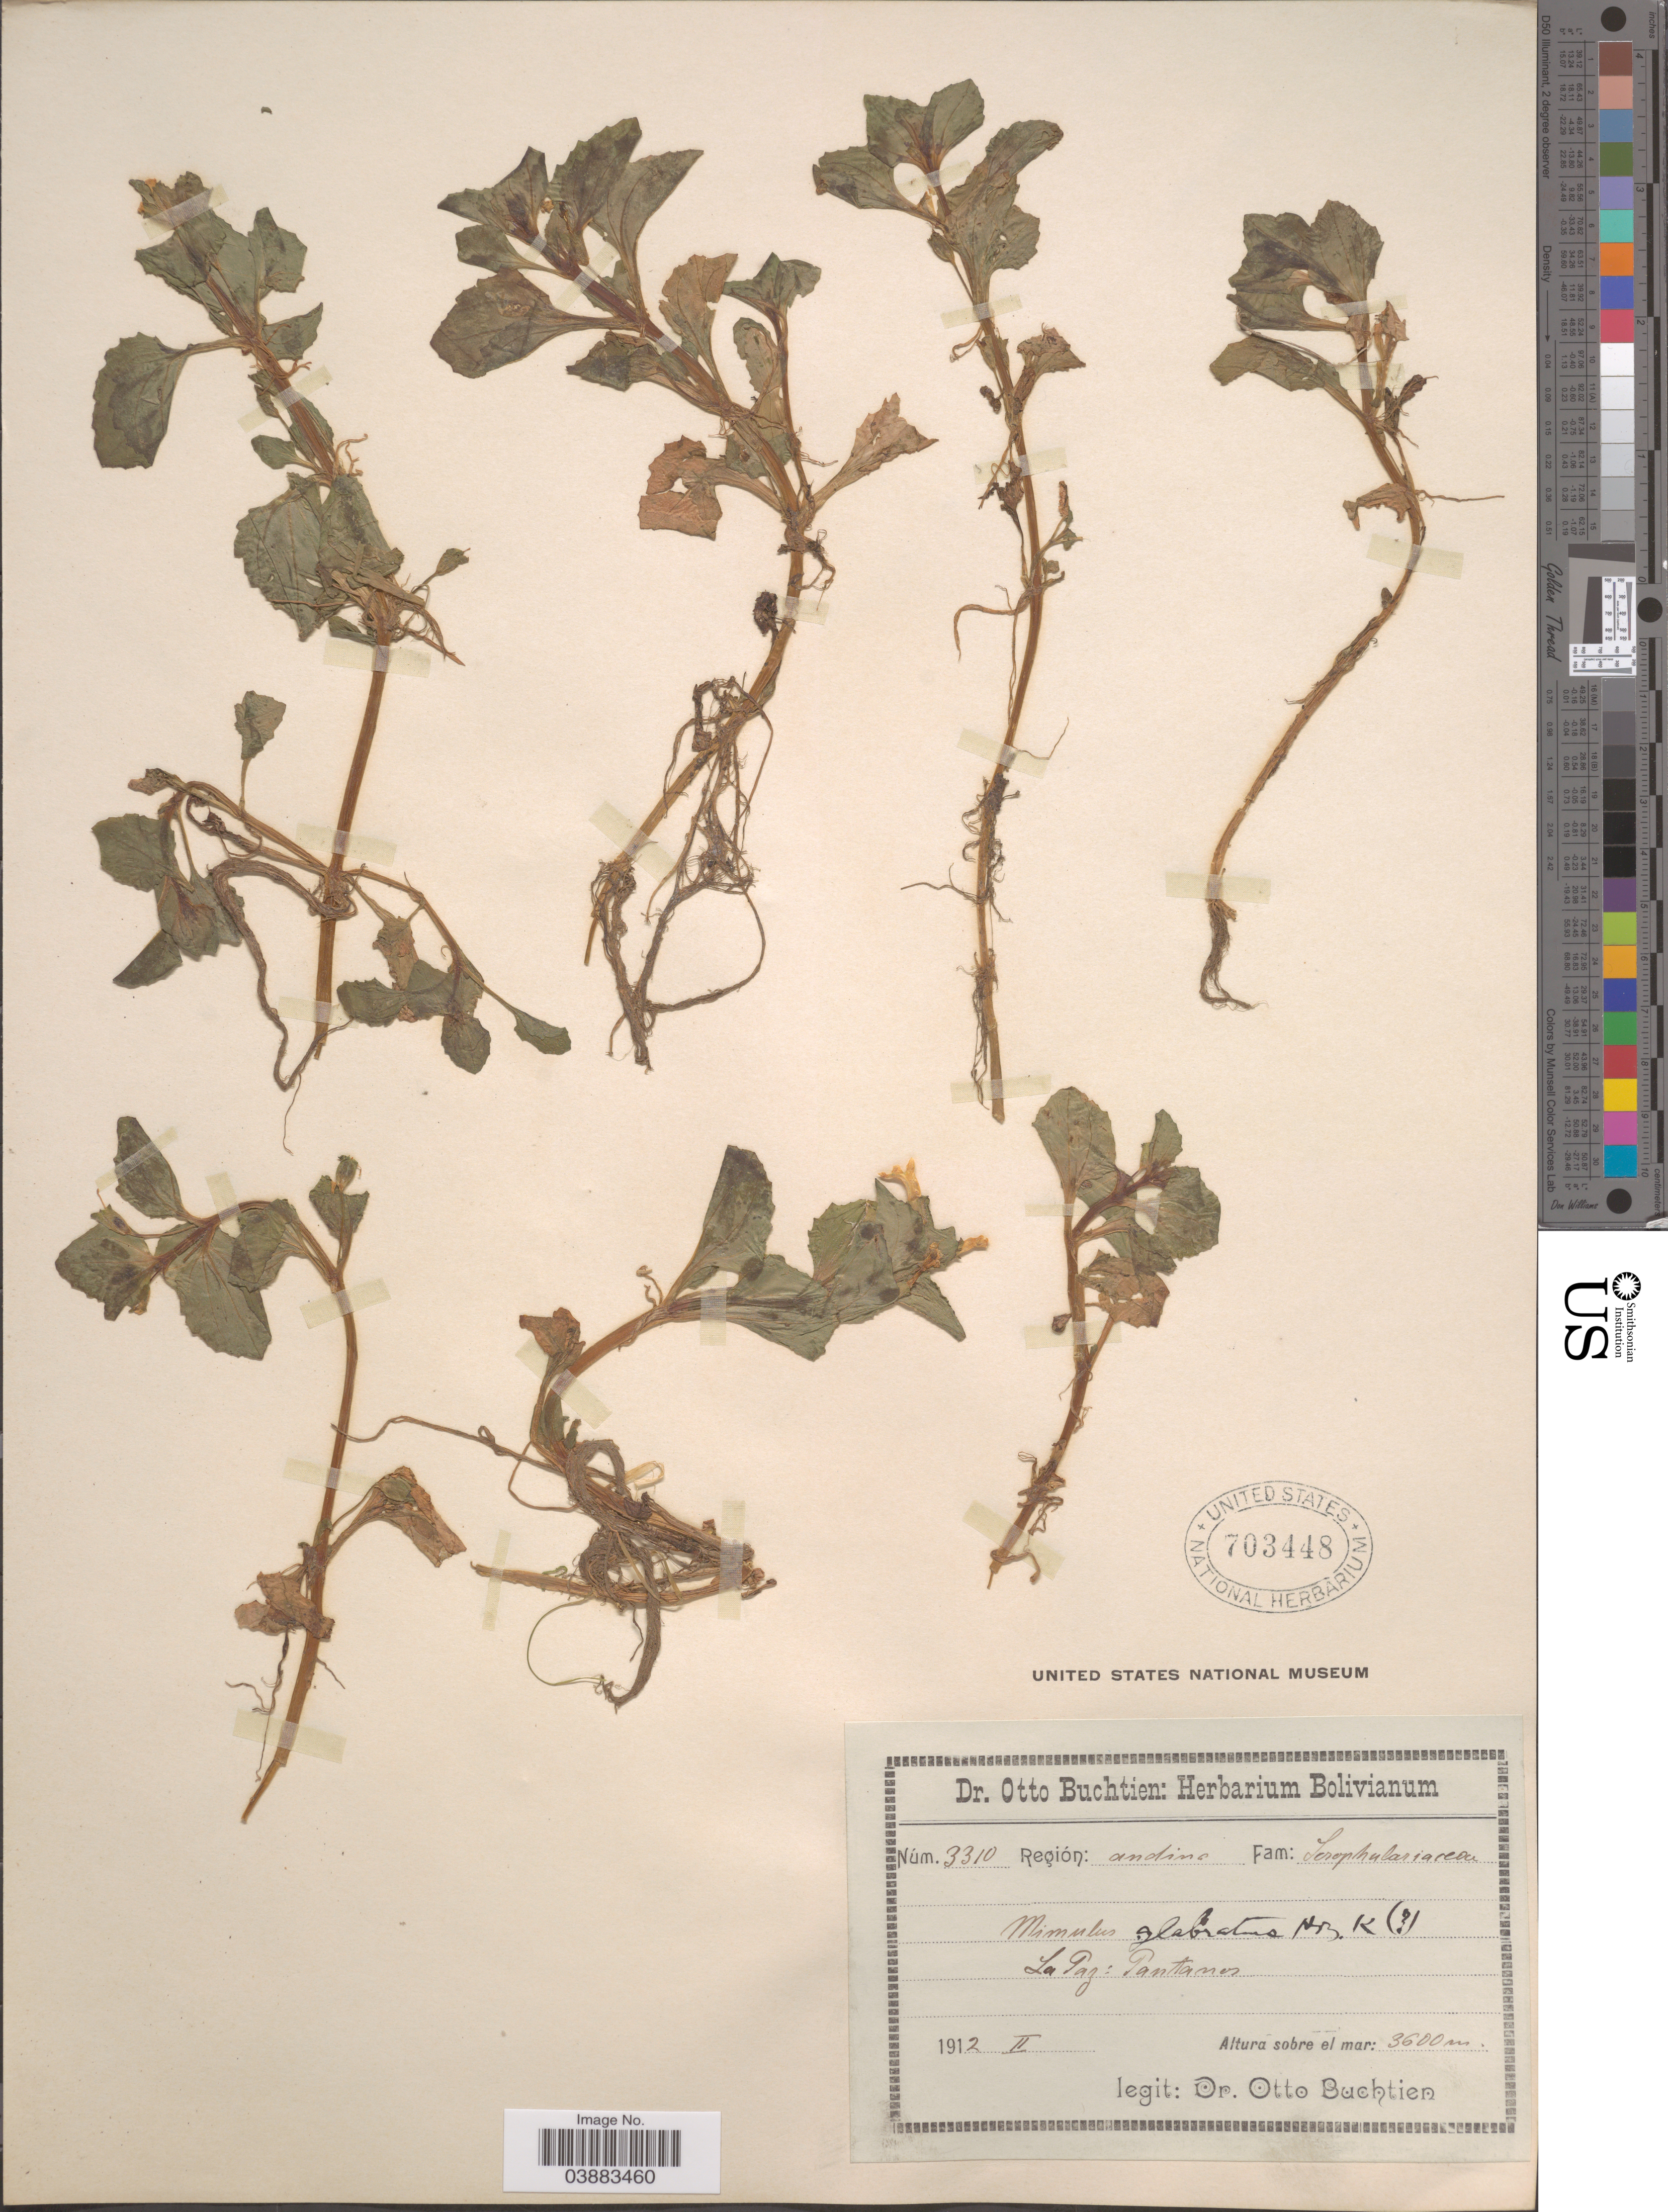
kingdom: Plantae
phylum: Tracheophyta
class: Magnoliopsida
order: Lamiales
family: Phrymaceae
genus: Mimulus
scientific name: Mimulus glabratus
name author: Kunth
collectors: O. Buchtien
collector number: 3310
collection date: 1912-02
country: Bolivia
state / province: La Paz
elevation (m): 3600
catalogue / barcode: US 703448